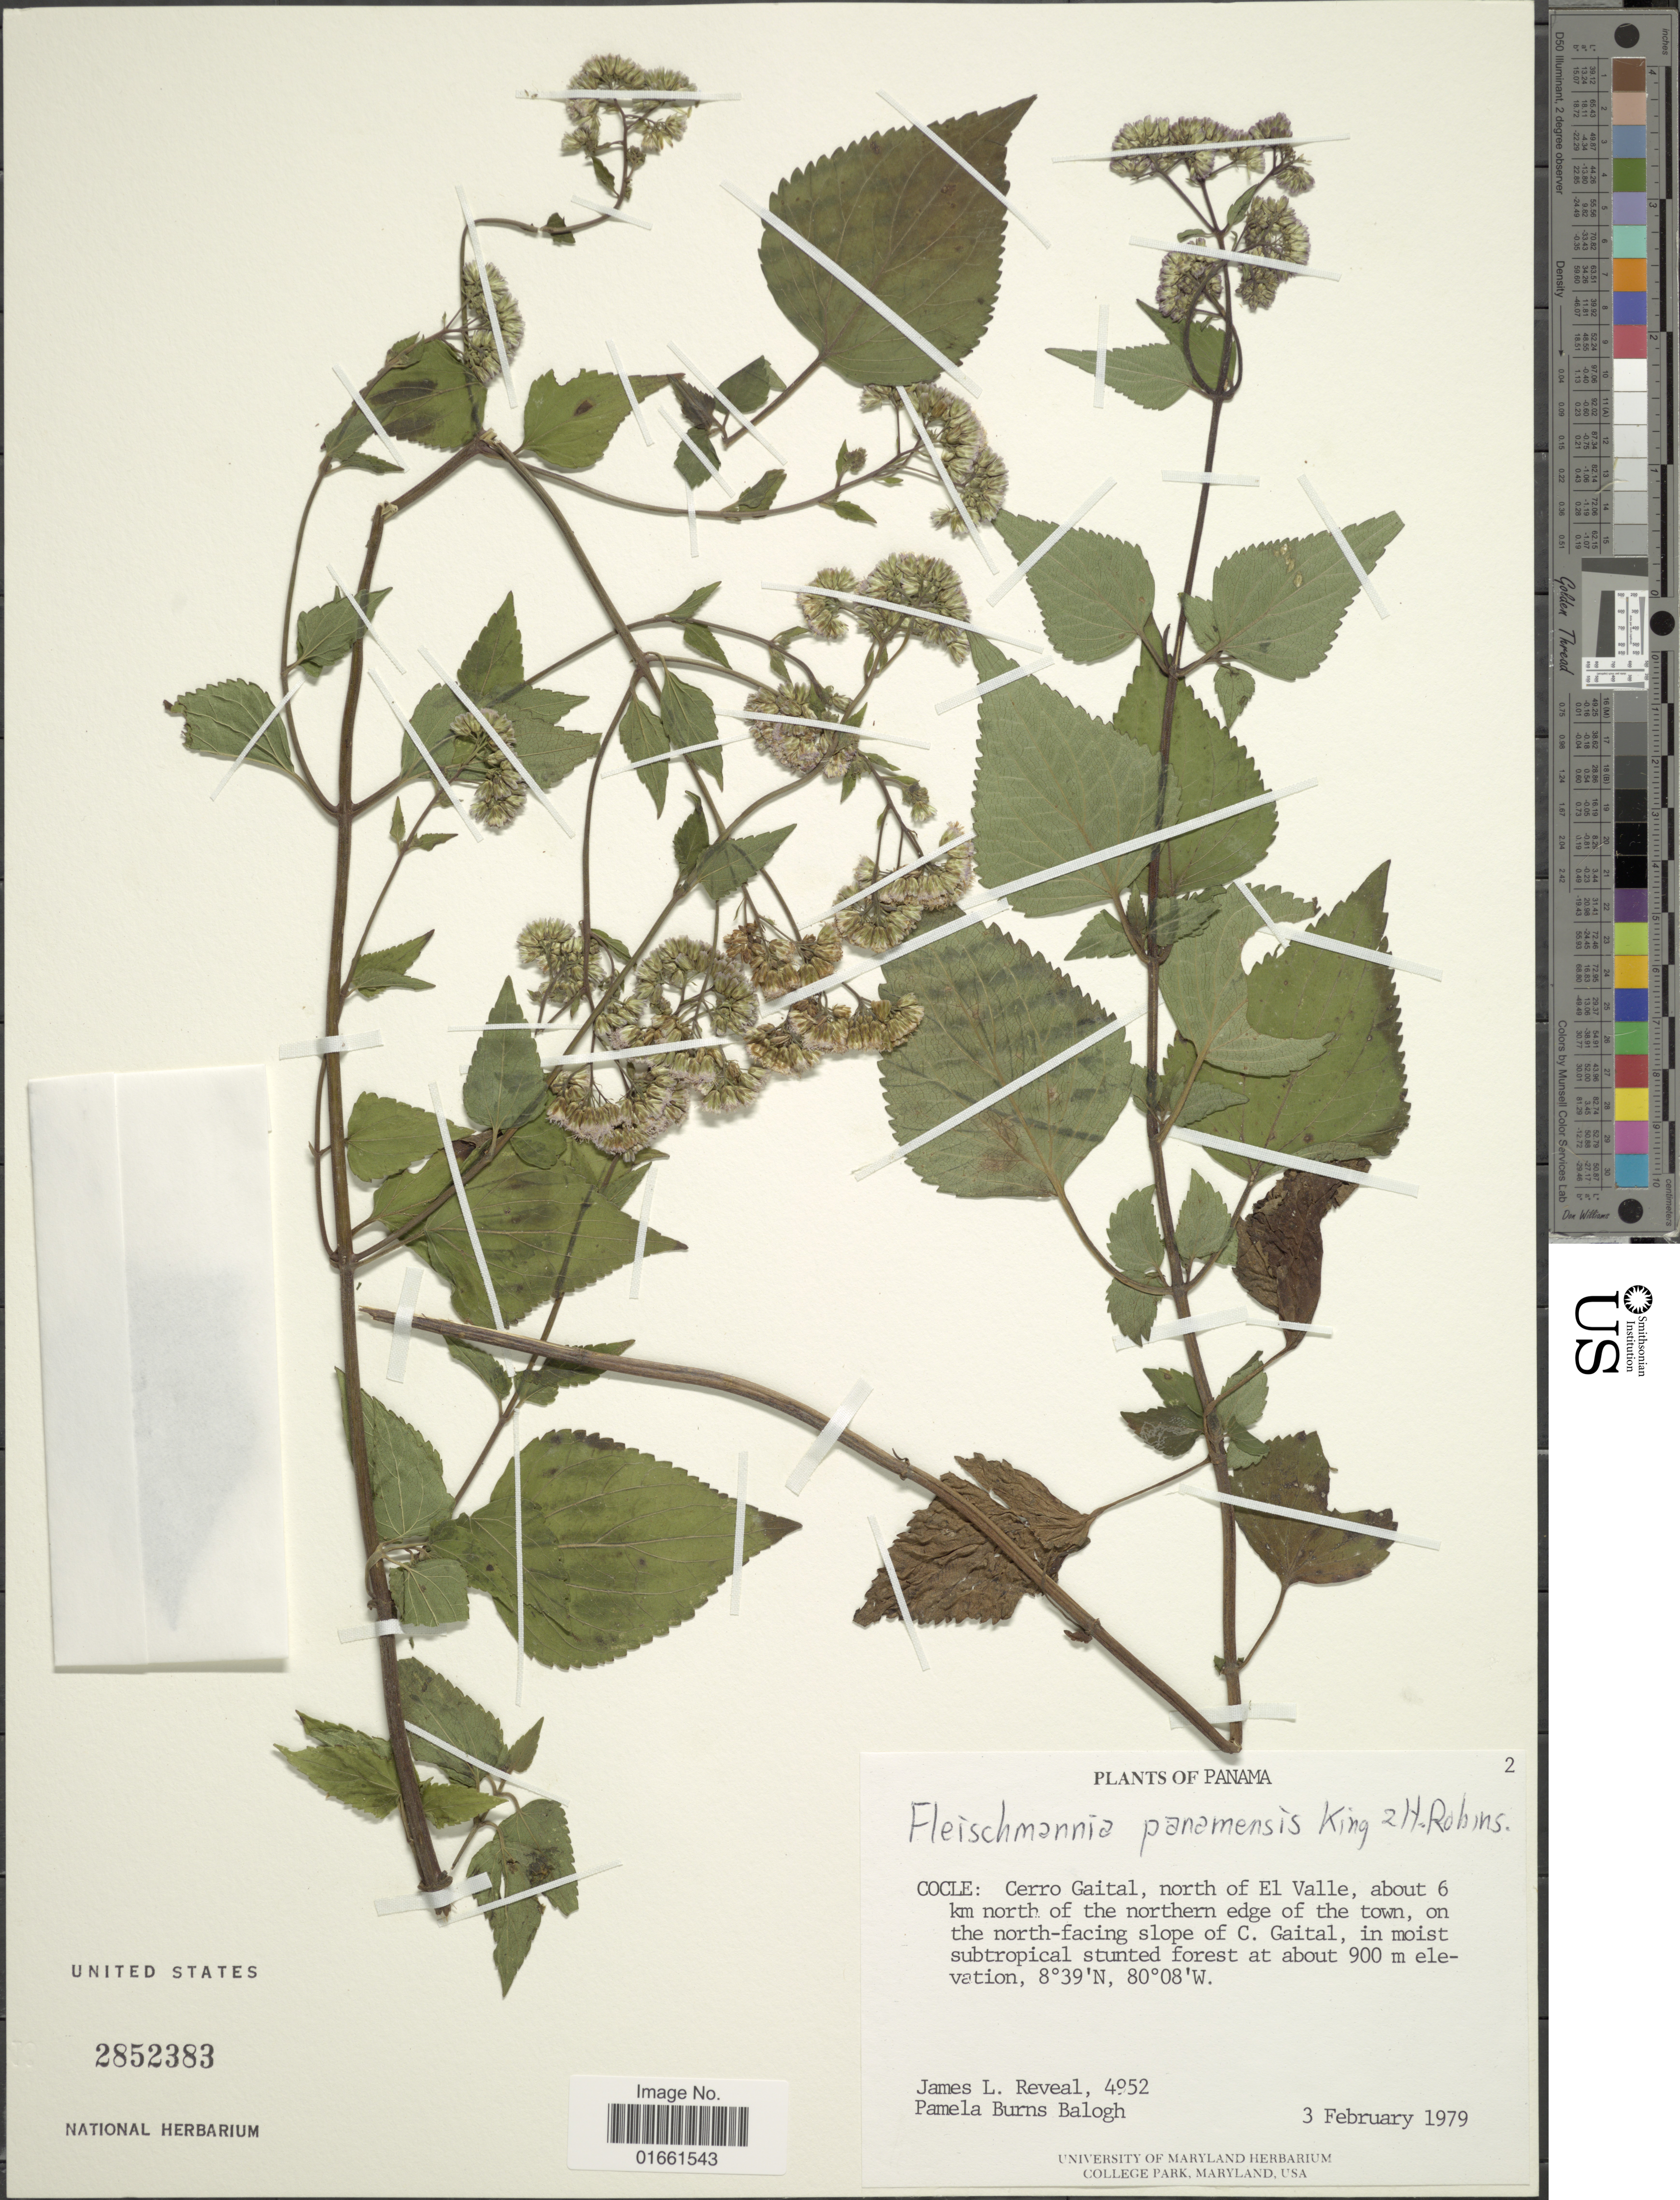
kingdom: Plantae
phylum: Tracheophyta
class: Magnoliopsida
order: Asterales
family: Asteraceae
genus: Fleischmannia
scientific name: Fleischmannia panamensis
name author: R.M. King & H. Rob.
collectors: J. L. Reveal & P. Burns-Balogh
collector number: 4952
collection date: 1979-02-03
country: Panama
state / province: Coclé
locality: Cerro Gaital, north of El valle, about 6 km north of the northern edge of the town, on the north - facing slope of C. Gaital.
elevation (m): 900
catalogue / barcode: US 2852383